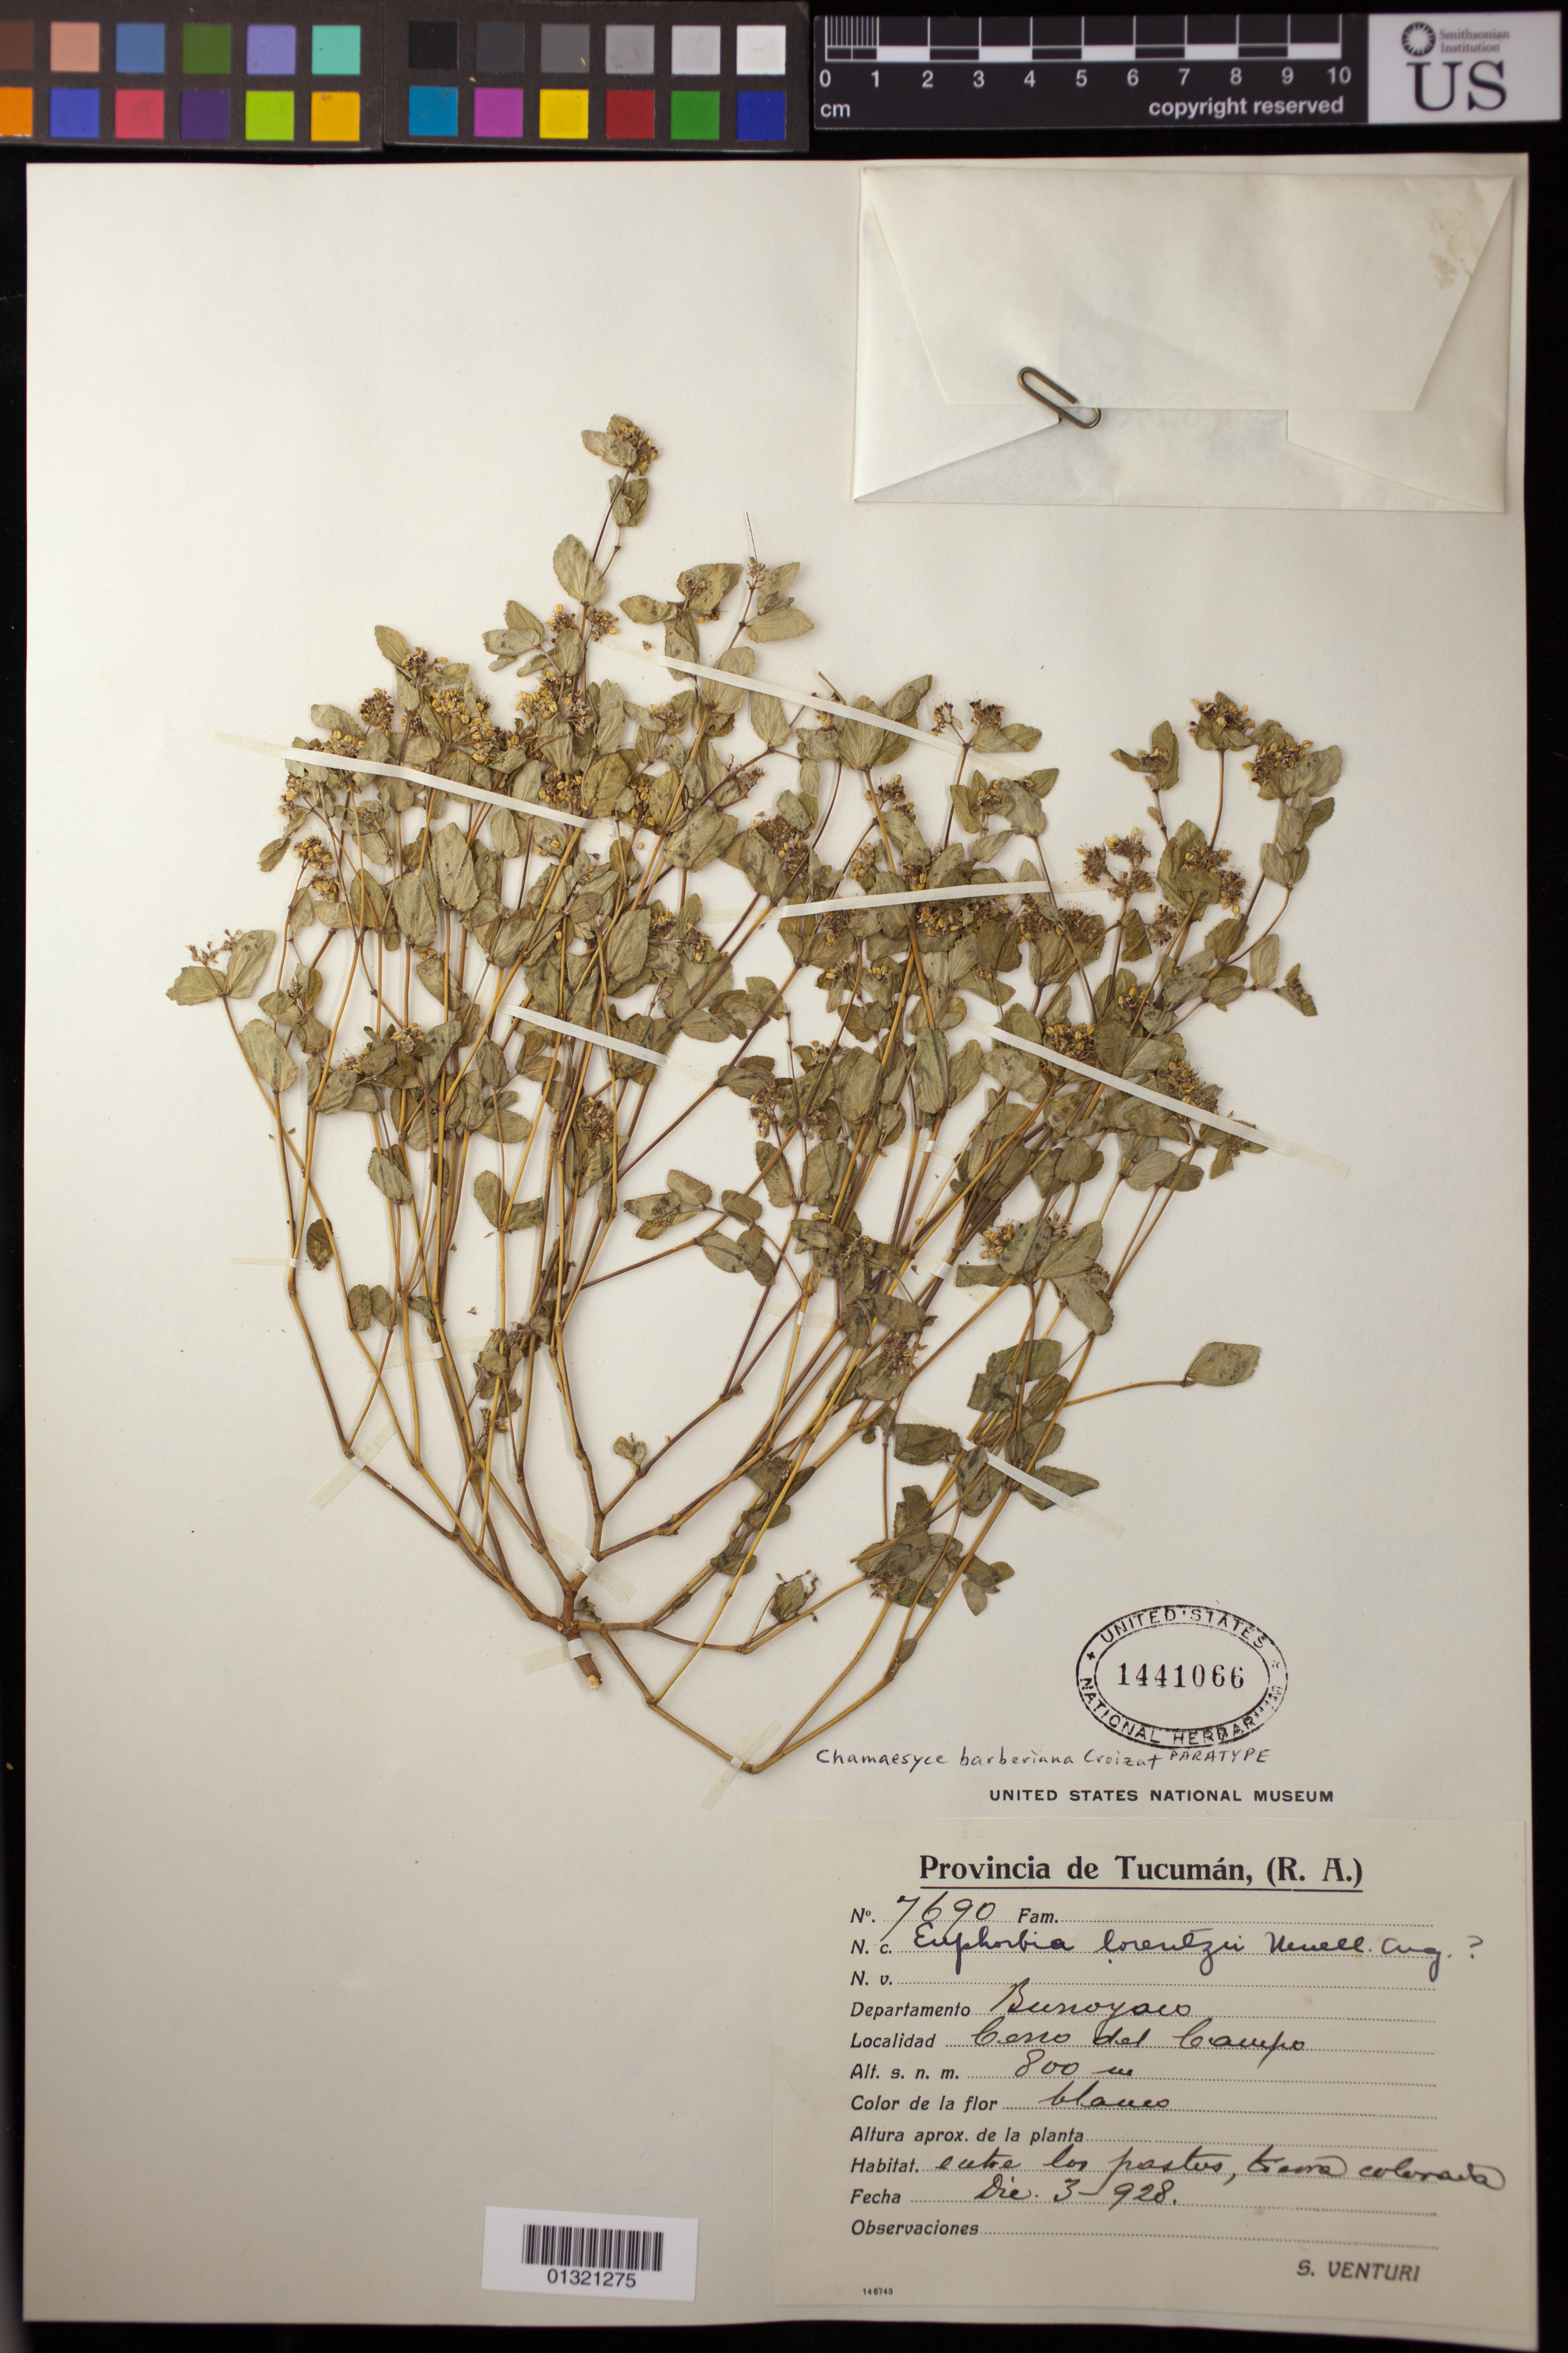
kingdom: Plantae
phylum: Tracheophyta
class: Magnoliopsida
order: Malpighiales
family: Euphorbiaceae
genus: Euphorbia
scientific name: Euphorbia berteroana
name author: Balb.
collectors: S. Venturi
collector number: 7690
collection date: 1928-12-03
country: Argentina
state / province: Tucuman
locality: Departamento de Burruyacú , Cerro del Campo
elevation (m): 800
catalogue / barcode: US 1441066